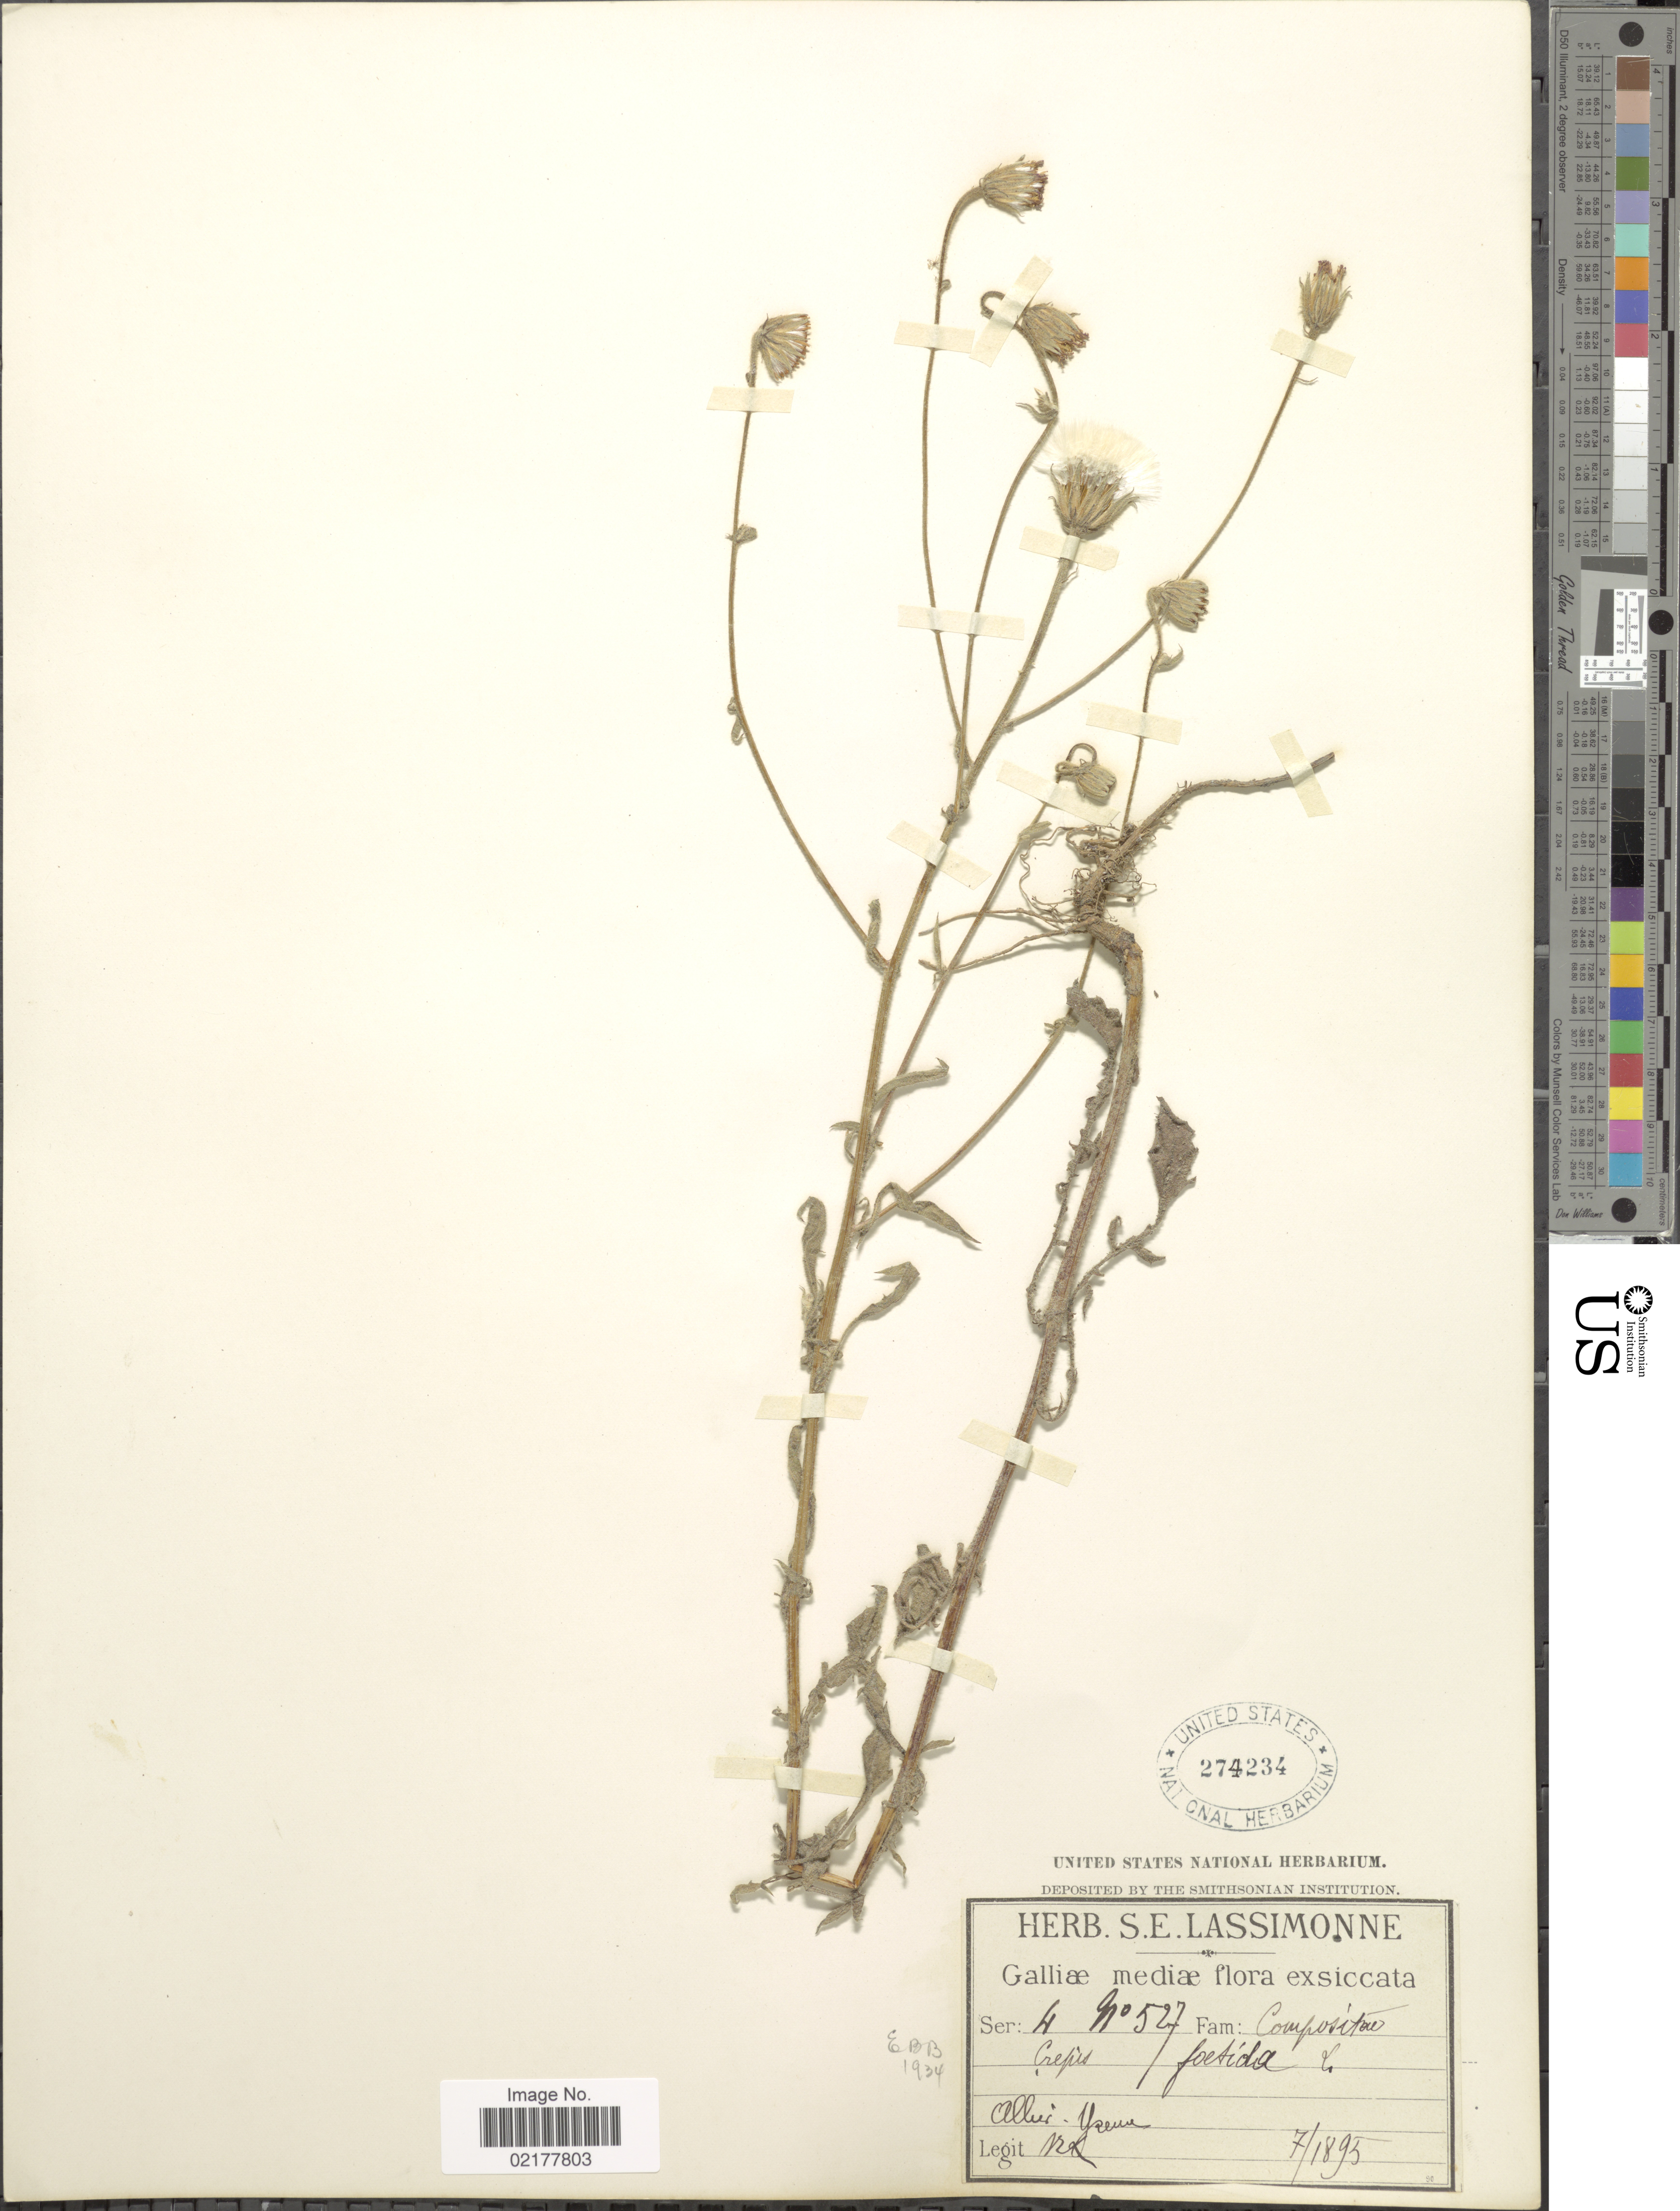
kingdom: Plantae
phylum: Tracheophyta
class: Magnoliopsida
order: Asterales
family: Asteraceae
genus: Crepis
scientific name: Crepis foetida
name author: L.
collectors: S. Lassimonne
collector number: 527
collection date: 1895-07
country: France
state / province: Auvergne-Rhône-Alpes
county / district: Allier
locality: Galliæ mediæ [Central France]. Allier - Yseure [Yzeure].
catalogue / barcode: US 274234